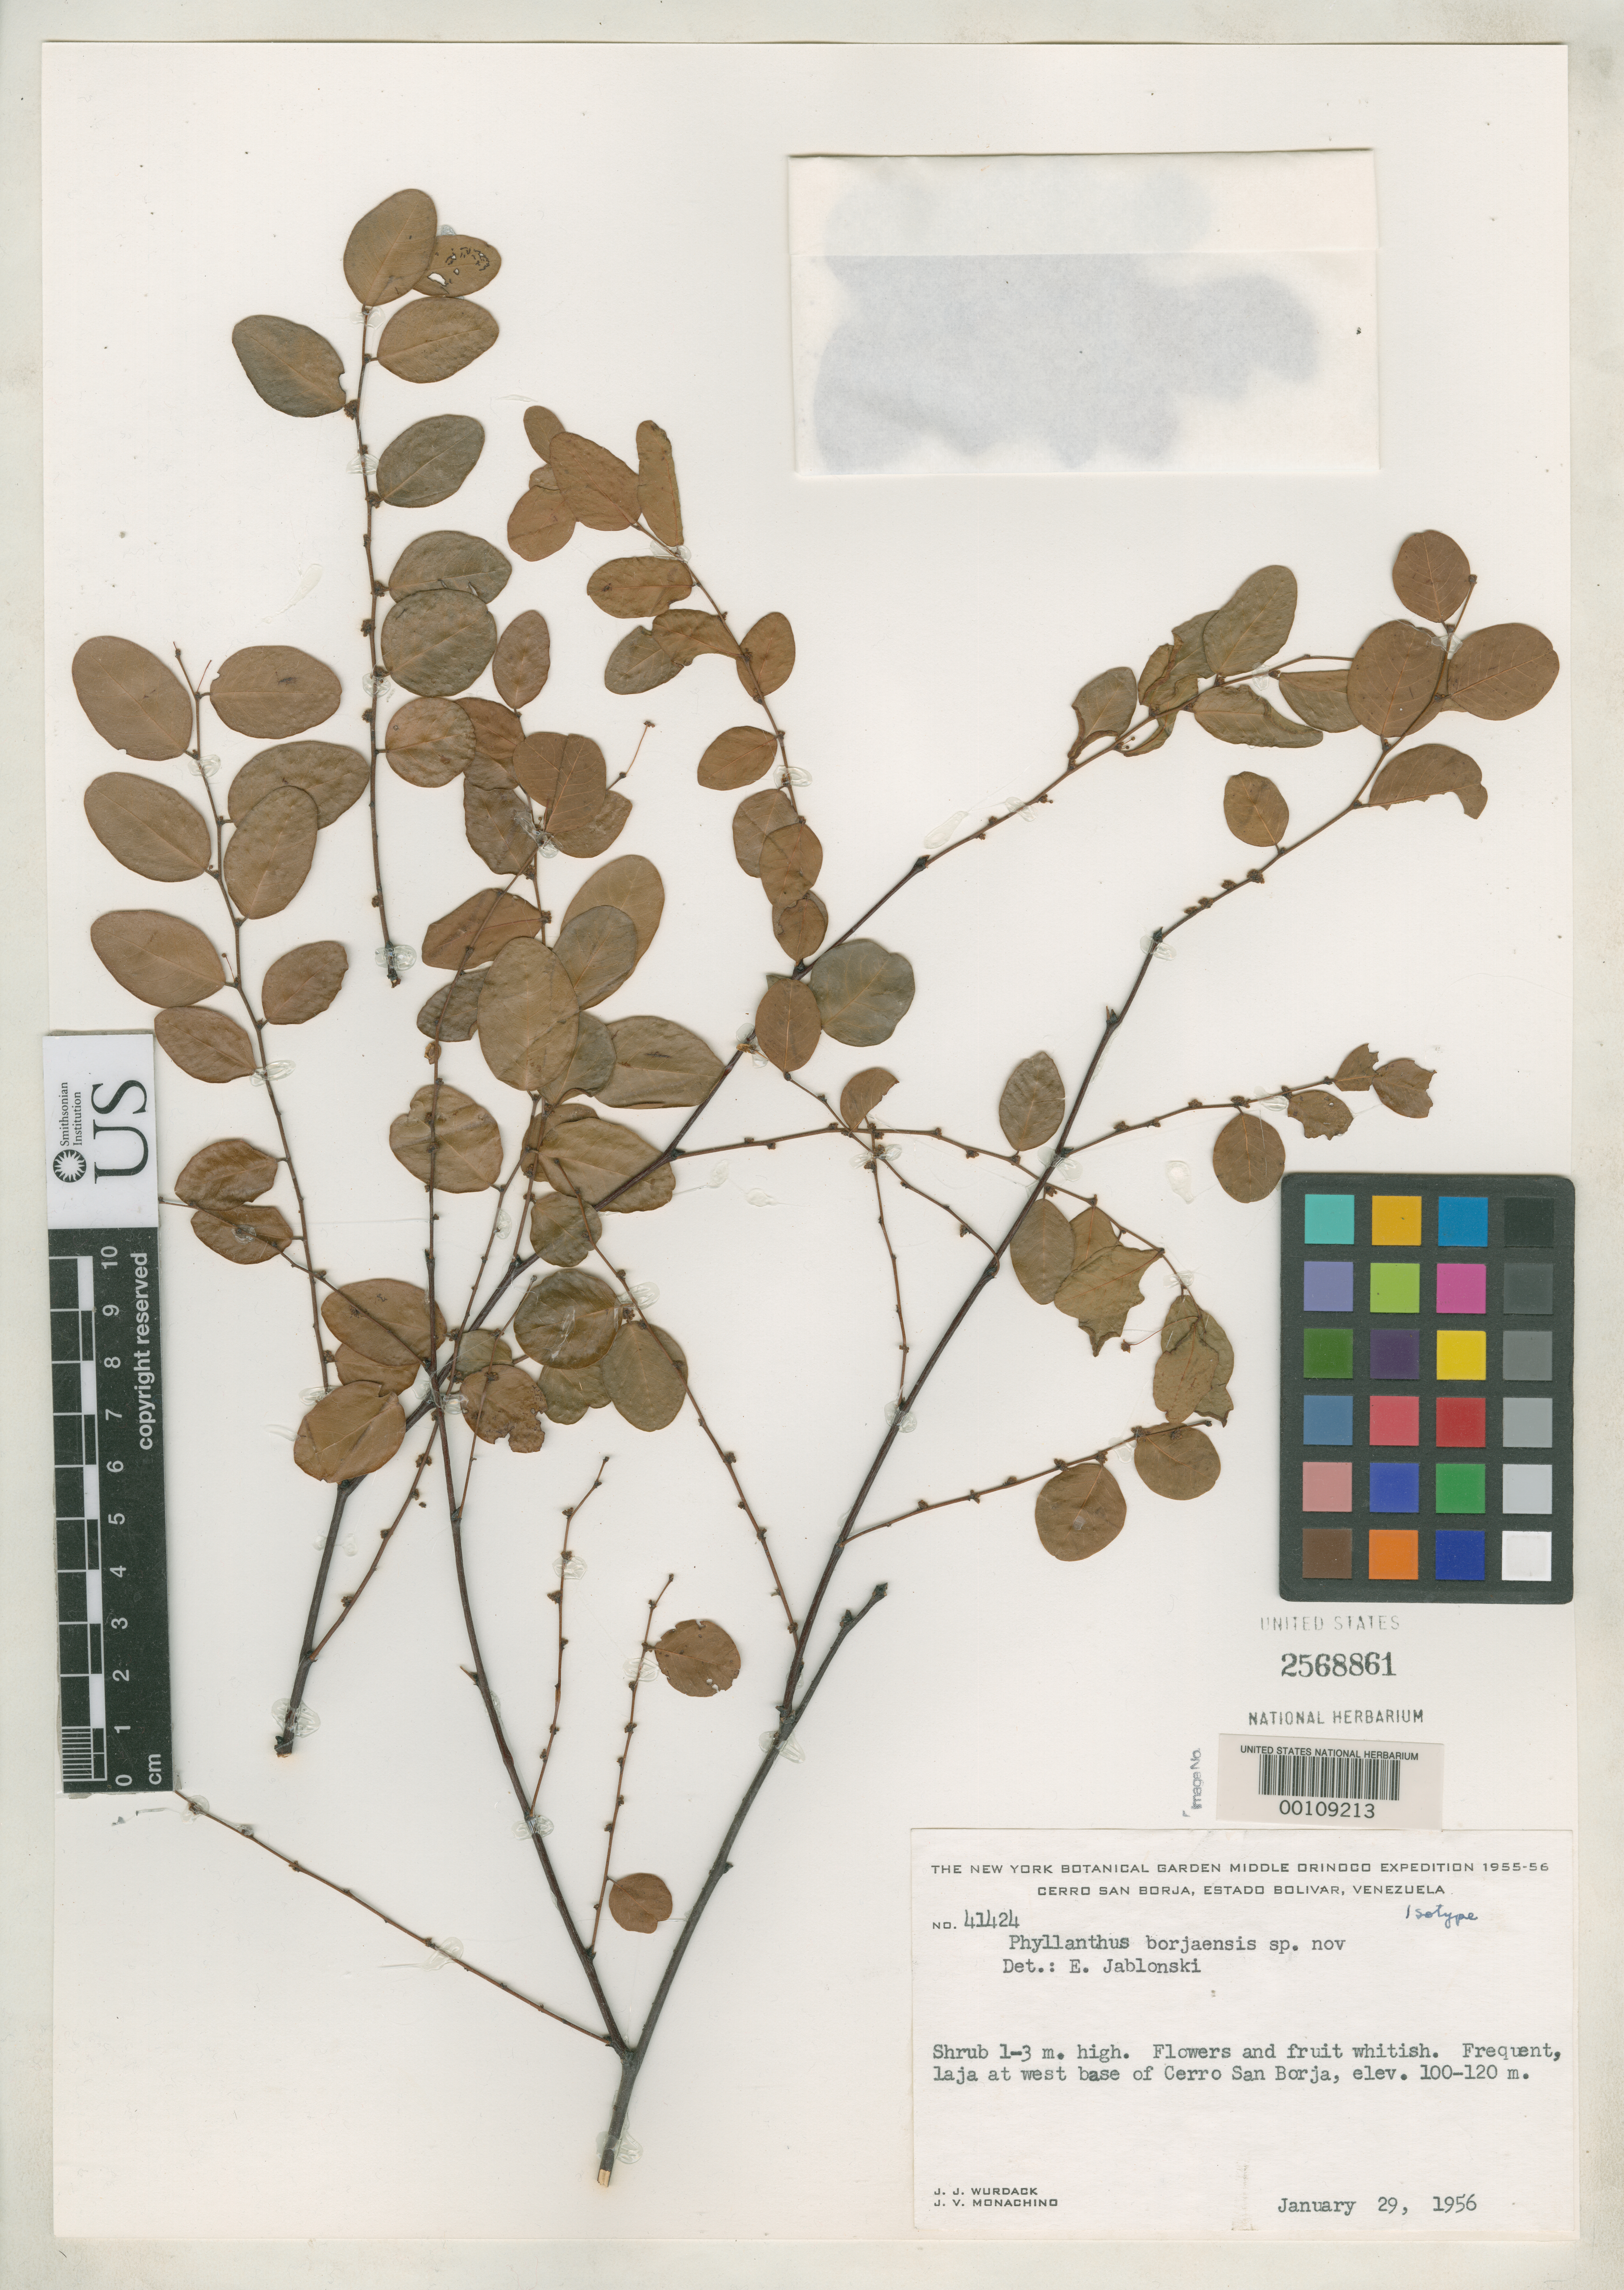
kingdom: Plantae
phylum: Tracheophyta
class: Magnoliopsida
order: Malpighiales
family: Phyllanthaceae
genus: Phyllanthus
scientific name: Phyllanthus borjaensis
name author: Jabl.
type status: Isotype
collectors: J. J. Wurdack & J. V. Monachino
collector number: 41424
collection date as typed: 29 Jan 1956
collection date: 1956-01-29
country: Venezuela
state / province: Bolivar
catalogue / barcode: US 2568861